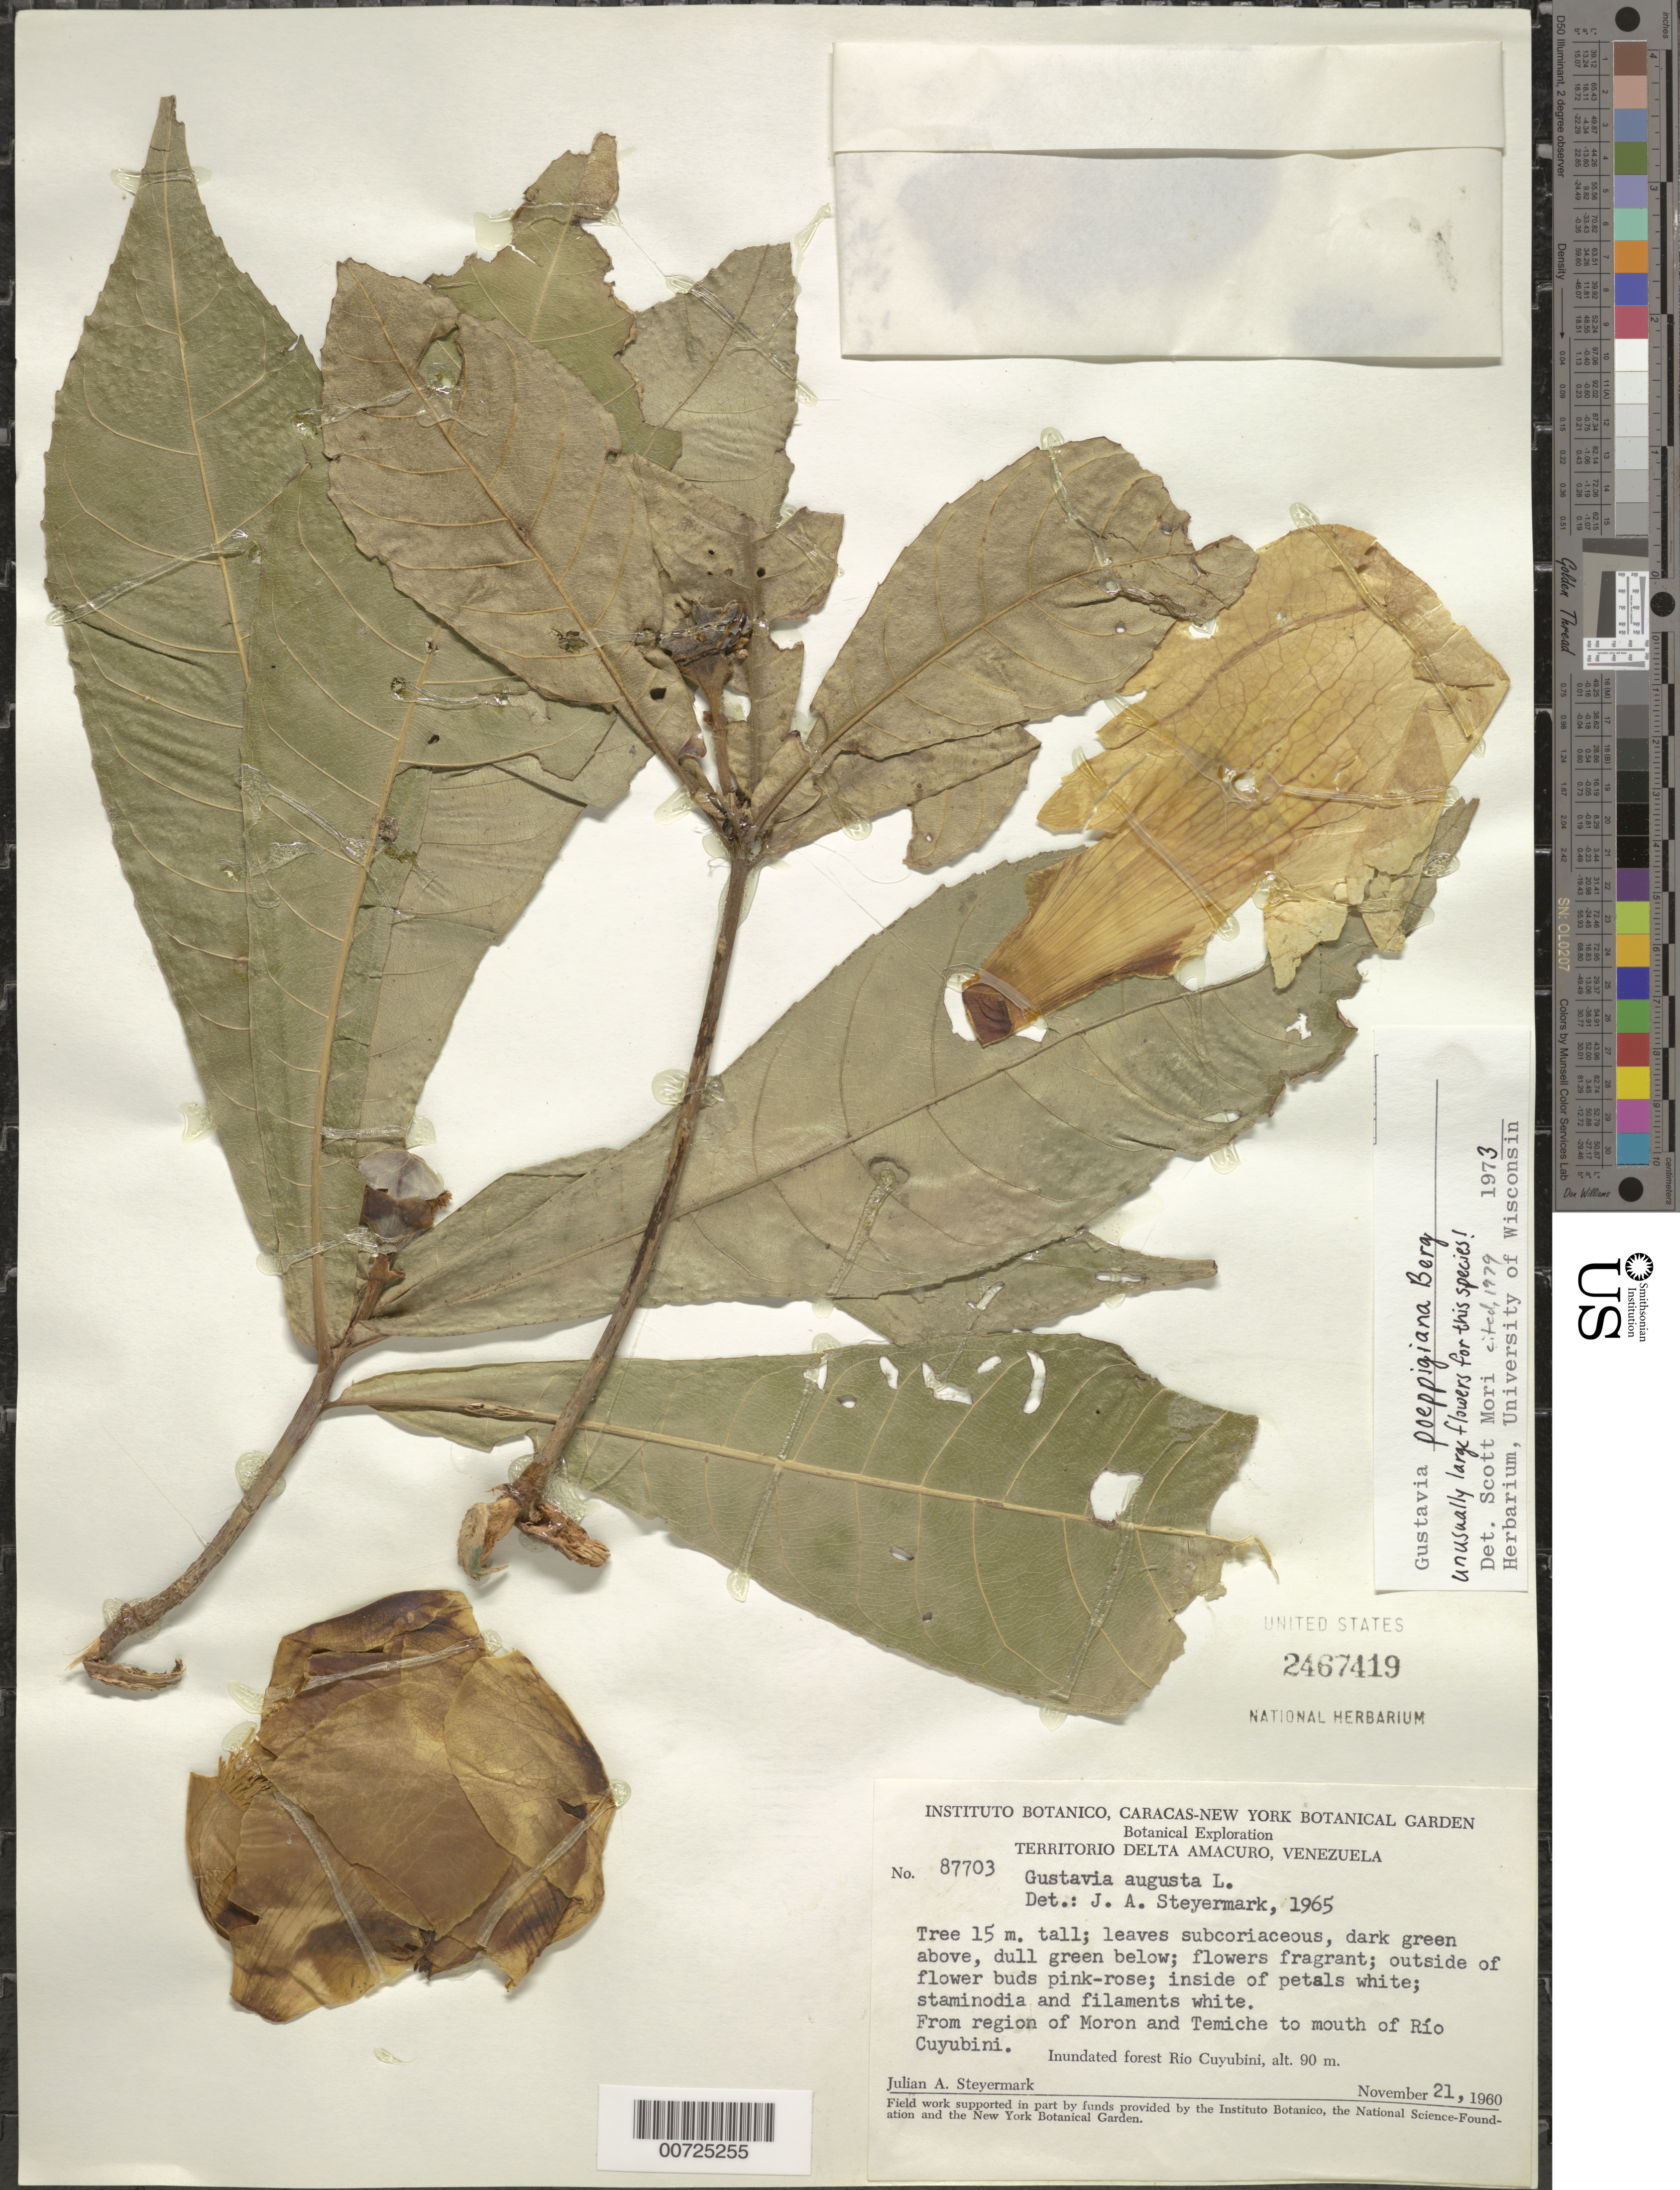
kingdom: Plantae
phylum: Tracheophyta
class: Magnoliopsida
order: Ericales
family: Lecythidaceae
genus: Gustavia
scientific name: Gustavia poeppigiana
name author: O. Berg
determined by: Mori, Scott A.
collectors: J. Steyermark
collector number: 87703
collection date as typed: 21-Nov-60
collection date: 1960-11-21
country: Venezuela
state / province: Delta Amacuro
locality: Río Cuyubini, Moron and Temiche to mouth of Río Cuyubini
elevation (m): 90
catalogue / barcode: US 2467419